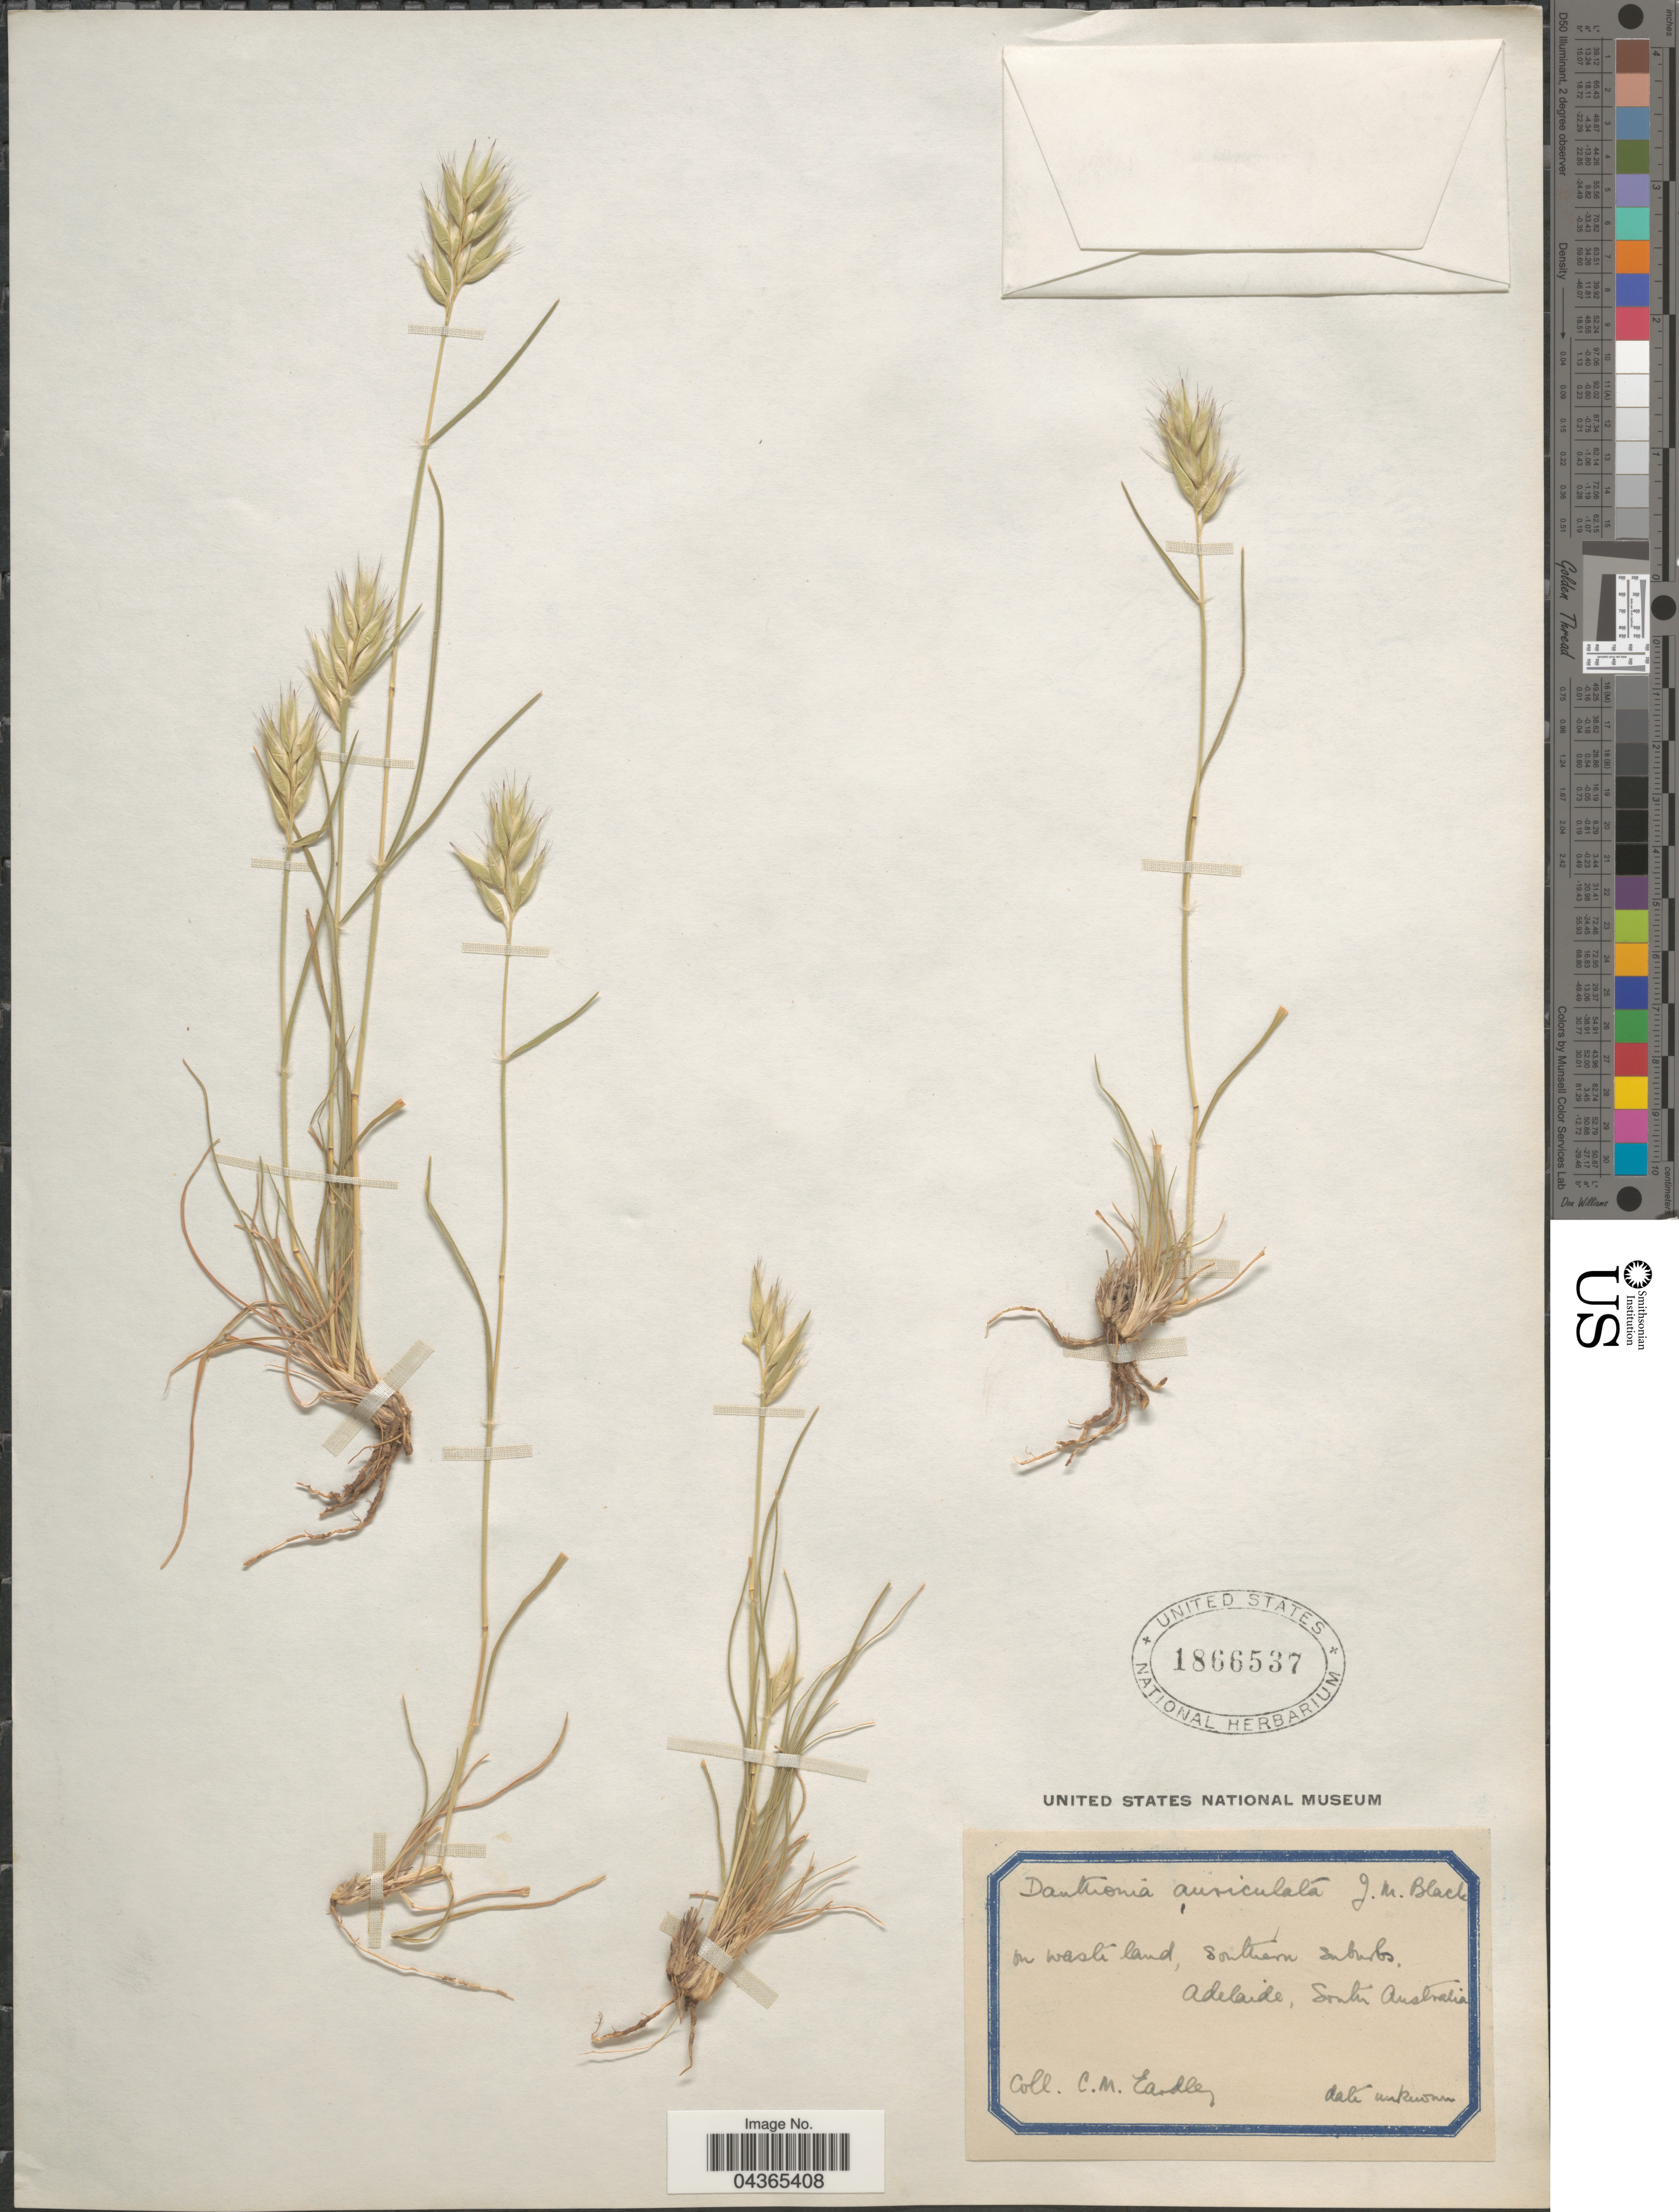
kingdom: Plantae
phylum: Tracheophyta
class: Liliopsida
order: Poales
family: Poaceae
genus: Rytidosperma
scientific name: Rytidosperma auriculatum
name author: (J.M. Black) Connor & Edgar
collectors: C. Eardley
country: Australia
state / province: South Australia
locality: On waste land, Southern Suburbs, Adelaide.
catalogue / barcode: US 1866537